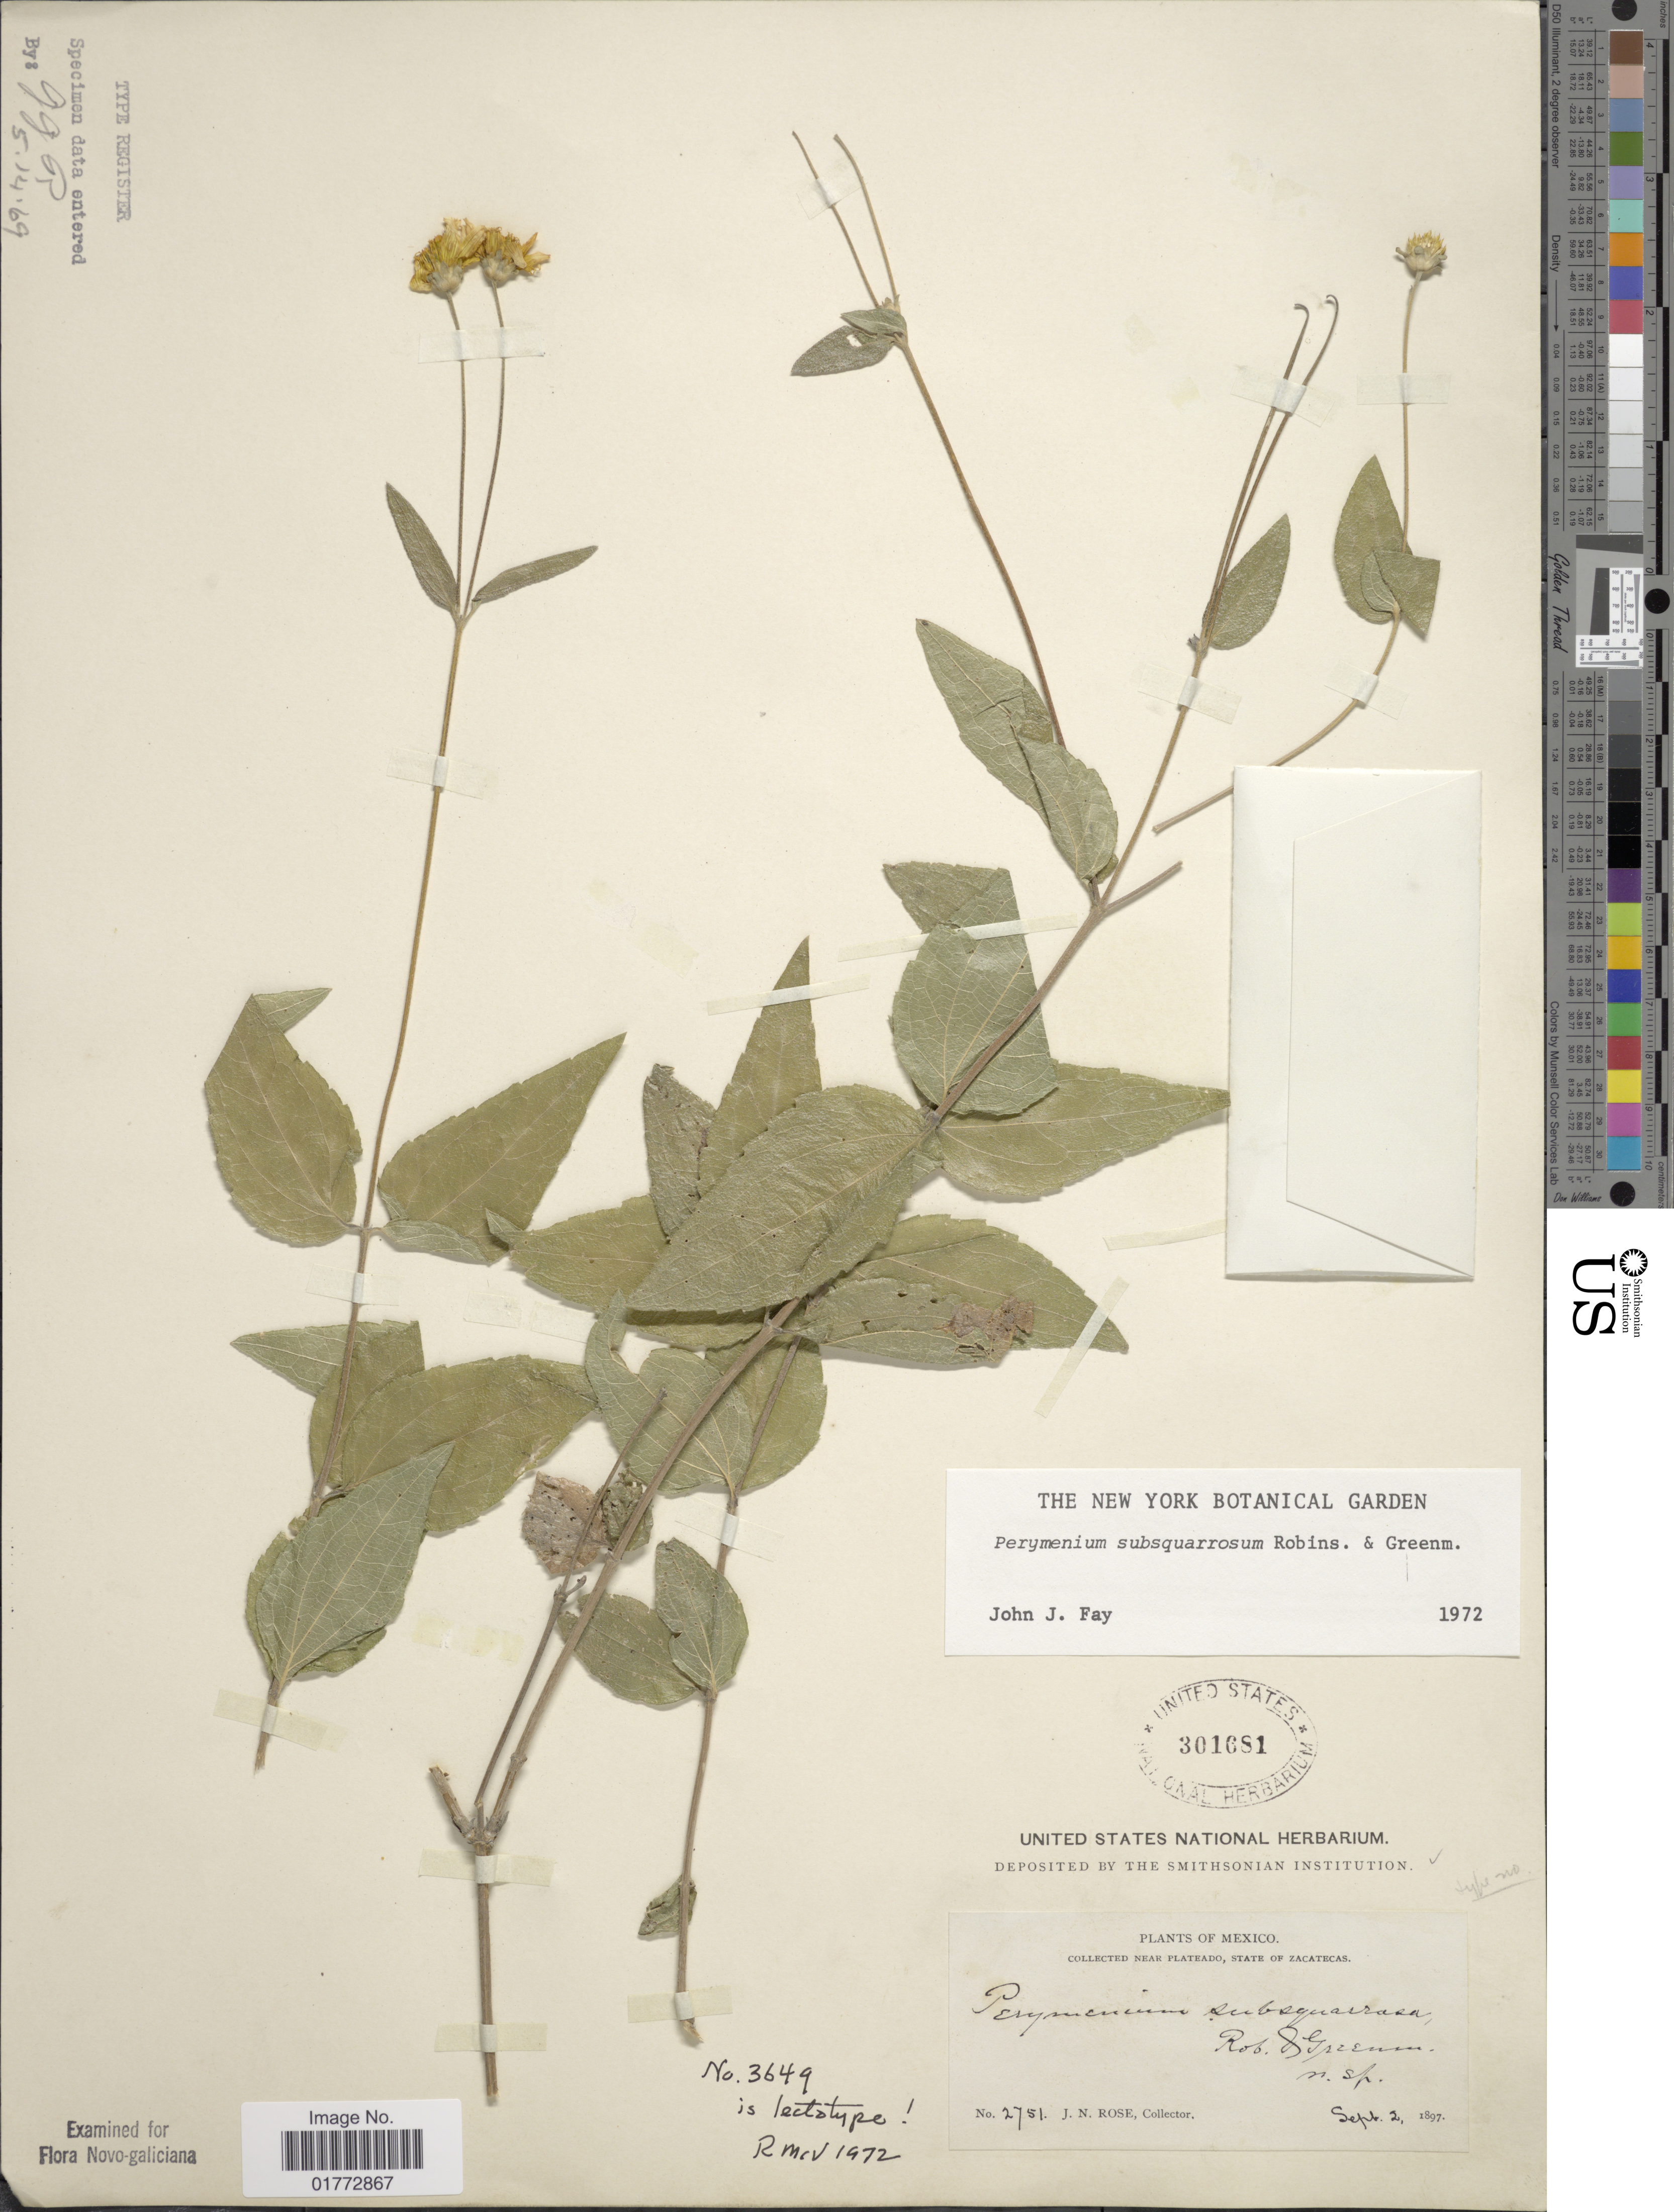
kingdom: Plantae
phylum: Tracheophyta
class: Magnoliopsida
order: Asterales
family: Asteraceae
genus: Perymenium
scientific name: Perymenium subsquarrosum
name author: B.L. Rob. & Greenm.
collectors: J. N. Rose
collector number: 2751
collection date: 1897-09-02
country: Mexico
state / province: Zacatecas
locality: Near Plateado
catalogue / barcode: US 301681